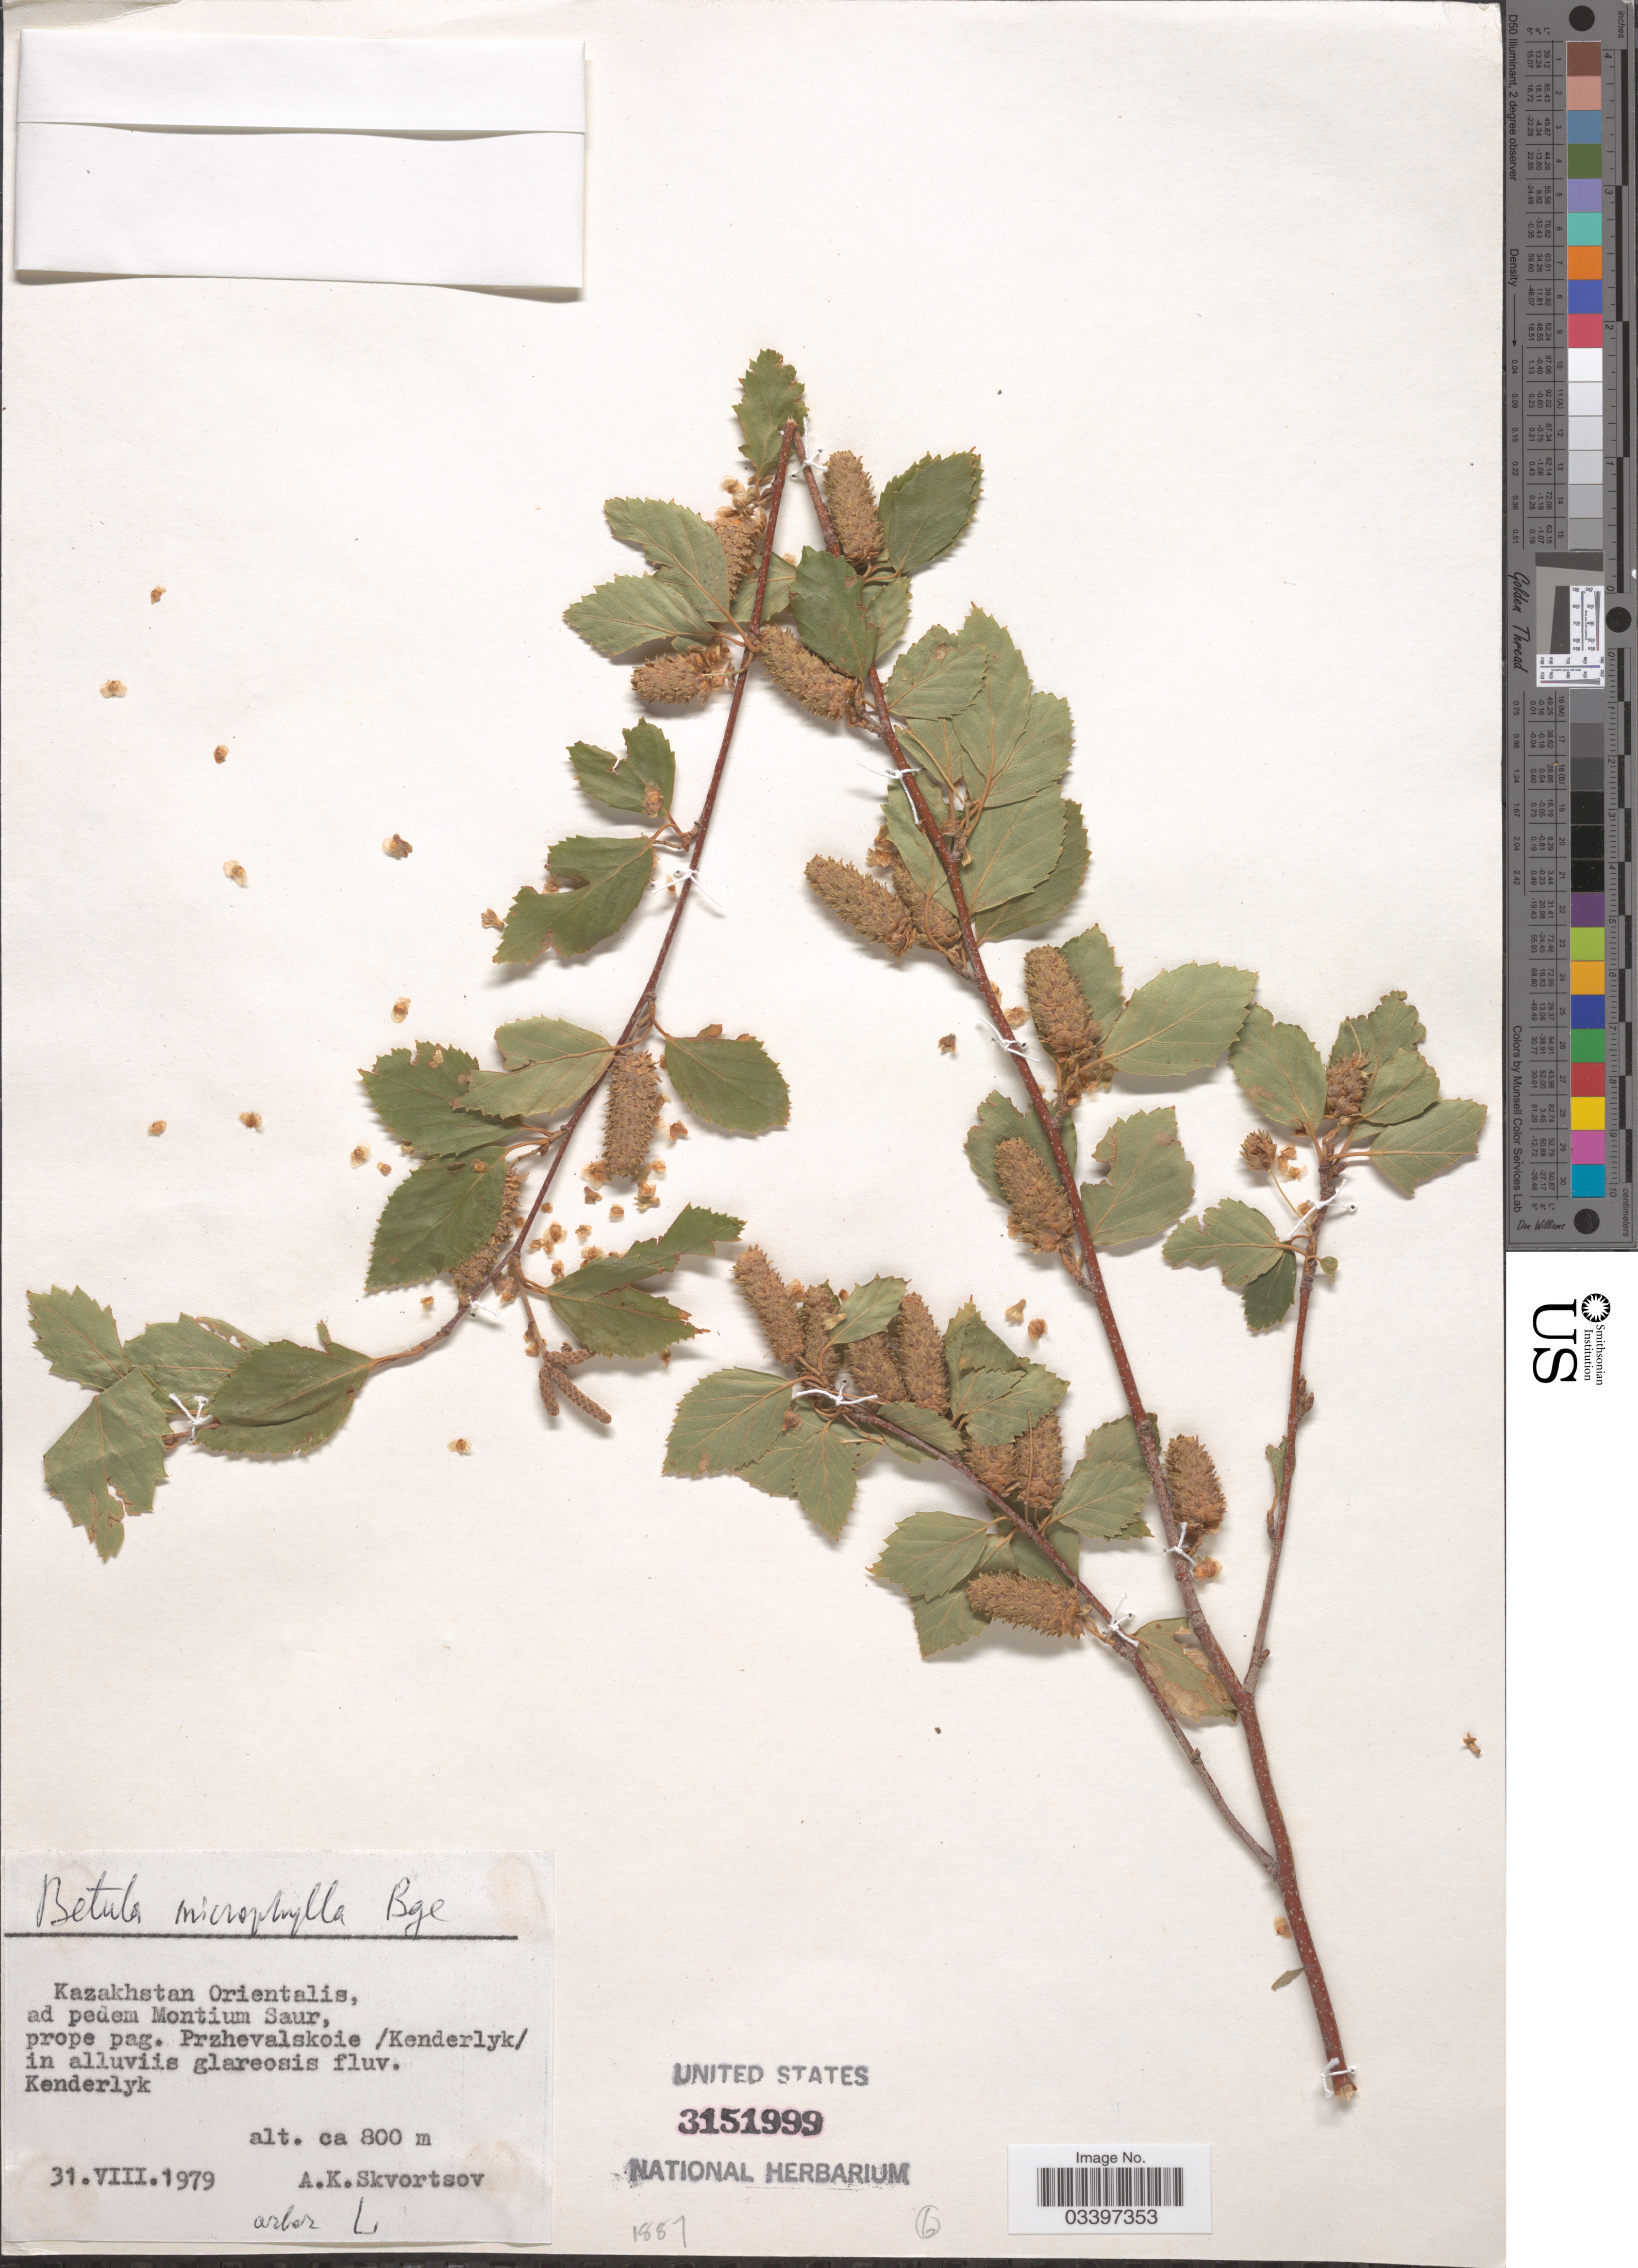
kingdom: Plantae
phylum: Tracheophyta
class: Magnoliopsida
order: Fagales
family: Betulaceae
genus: Betula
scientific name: Betula microphylla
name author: Bunge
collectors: A. K. Skvortsov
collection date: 1979-08-31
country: Kazakhstan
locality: Kazakhstan Orientalis, ad pedem Montium Saur, prope pag. Przhevalskoie/ Kenderlyk/ in alluviis glareosis fluv. Kenderlyk.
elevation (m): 800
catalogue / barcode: US 3151999